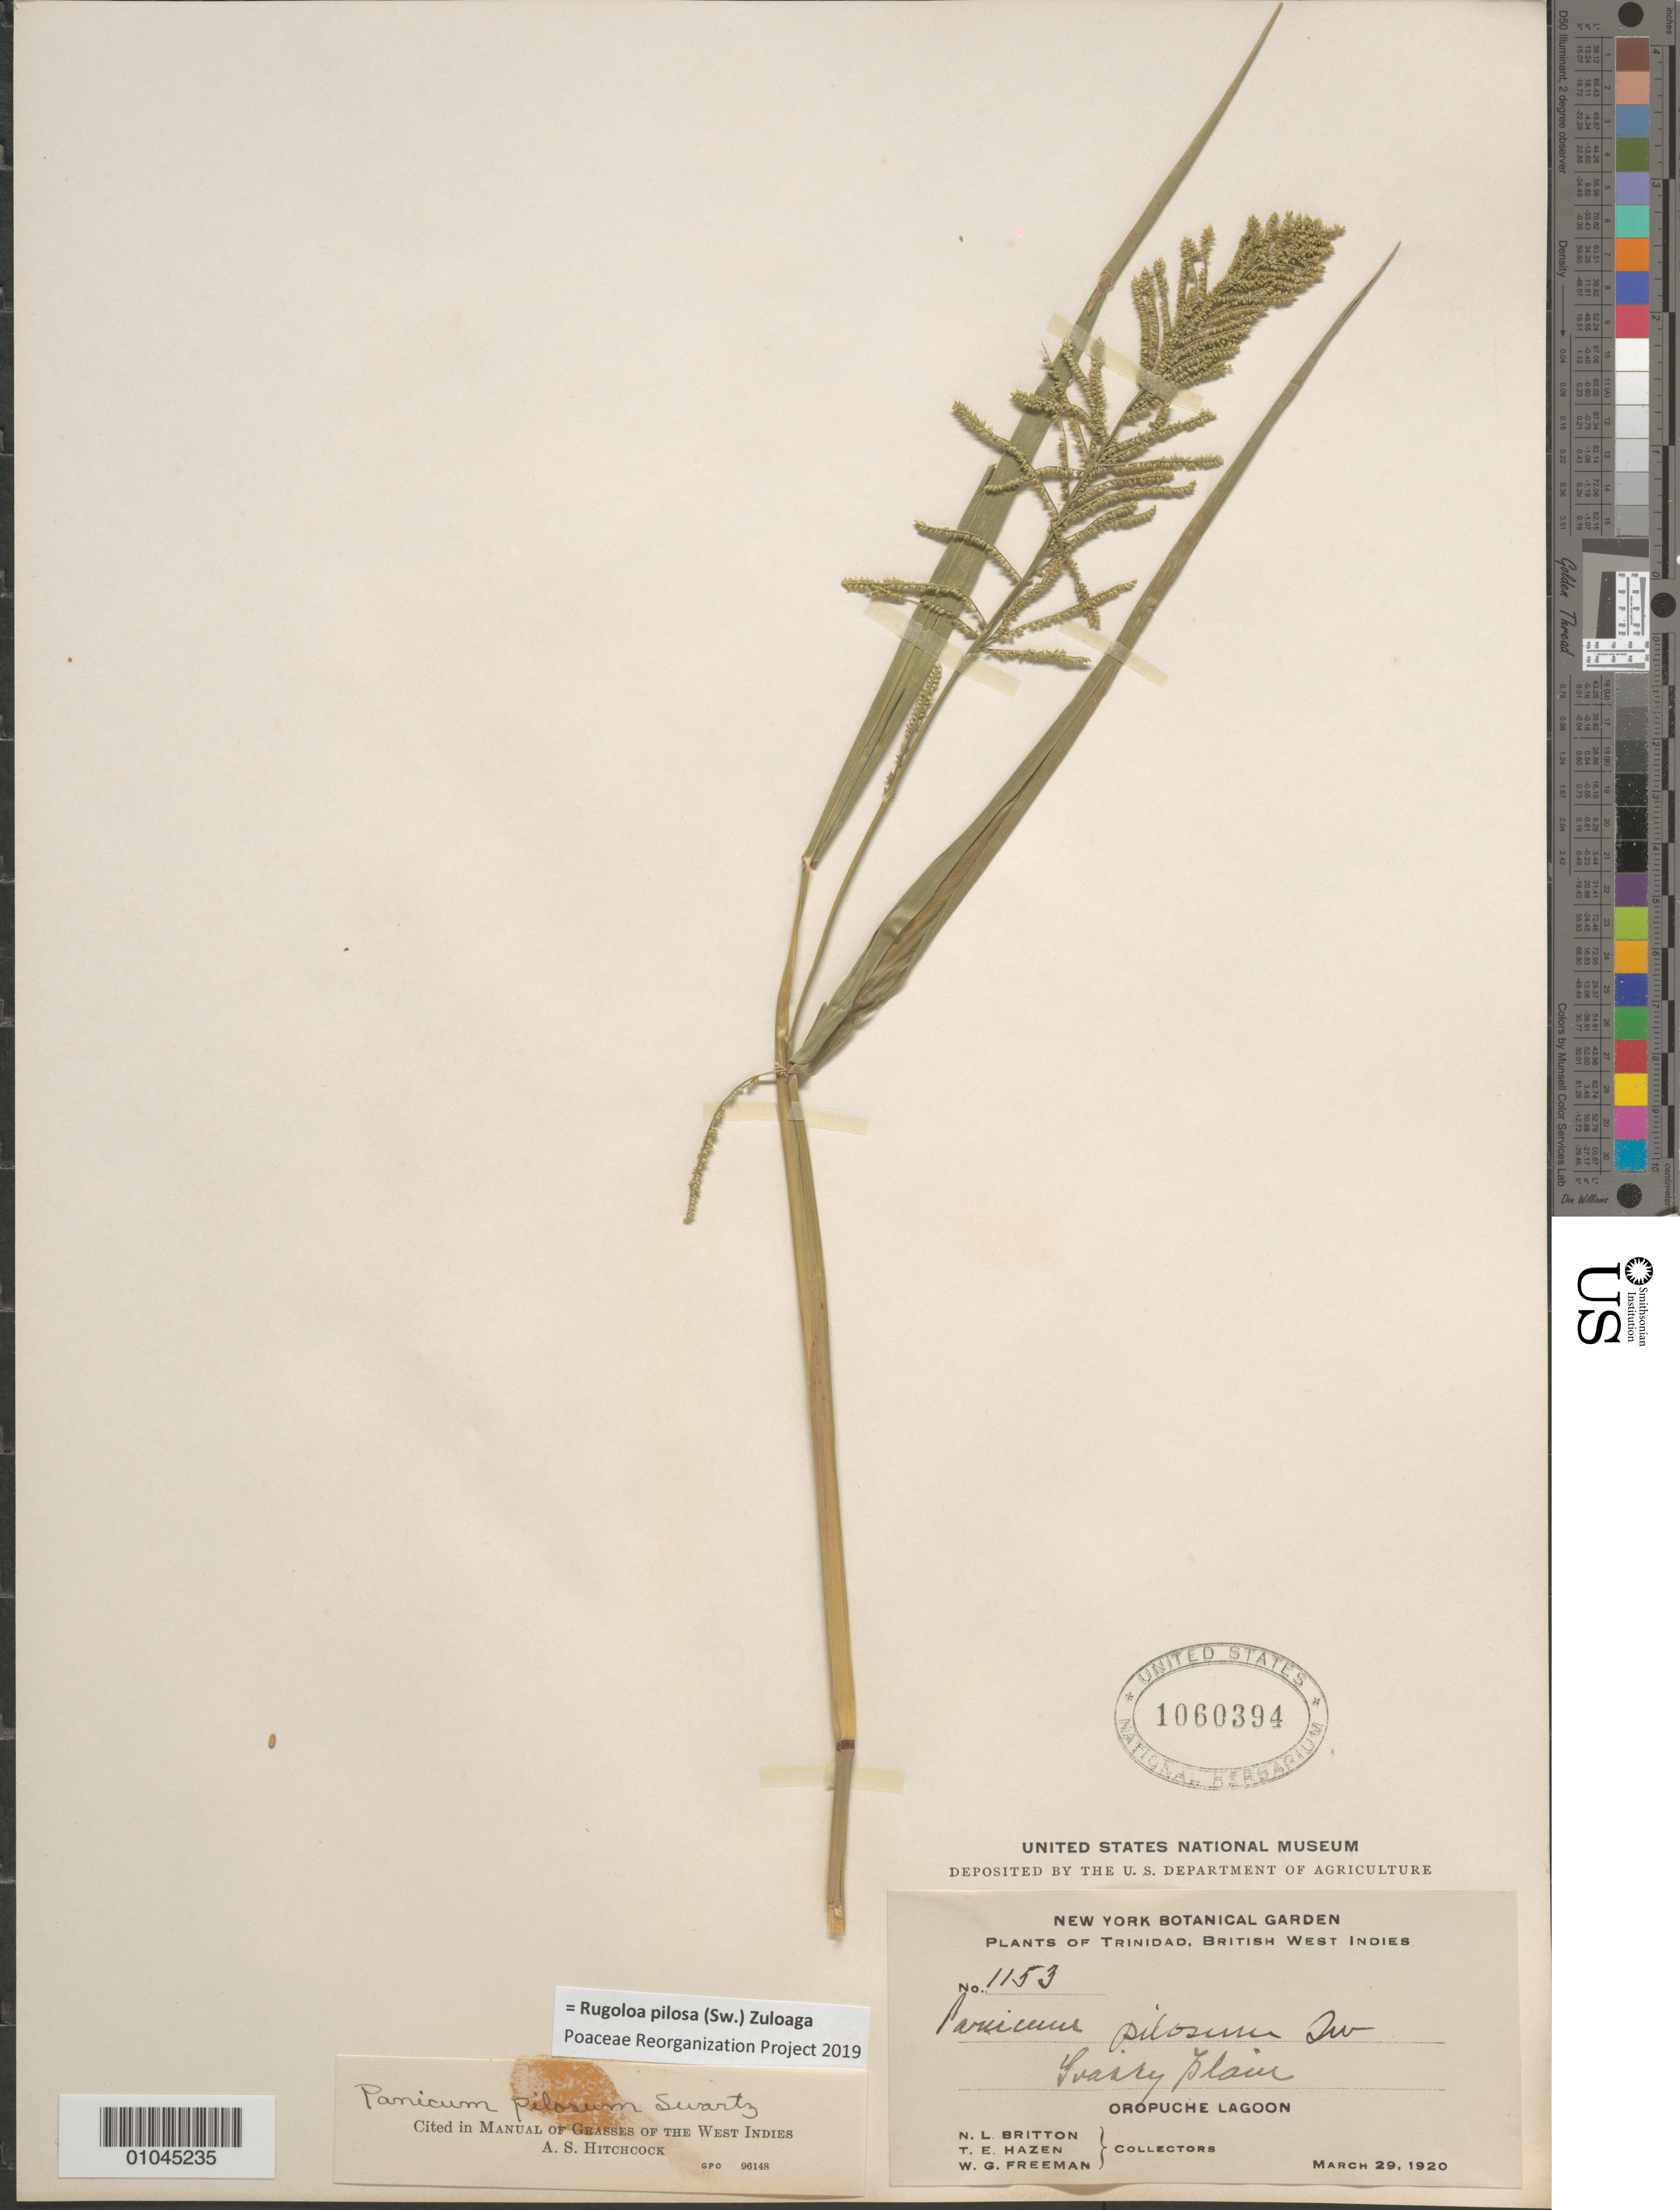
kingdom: Plantae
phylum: Tracheophyta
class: Liliopsida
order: Poales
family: Poaceae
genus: Panicum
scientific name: Panicum pilosum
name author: Sw.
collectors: N. Britton, T. E. Hazen & W. Freeman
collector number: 1153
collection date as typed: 29 Mar 1920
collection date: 1920-03-29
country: Trinidad and Tobago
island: Trinidad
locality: Oropuche Lagoon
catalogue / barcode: US 1060394